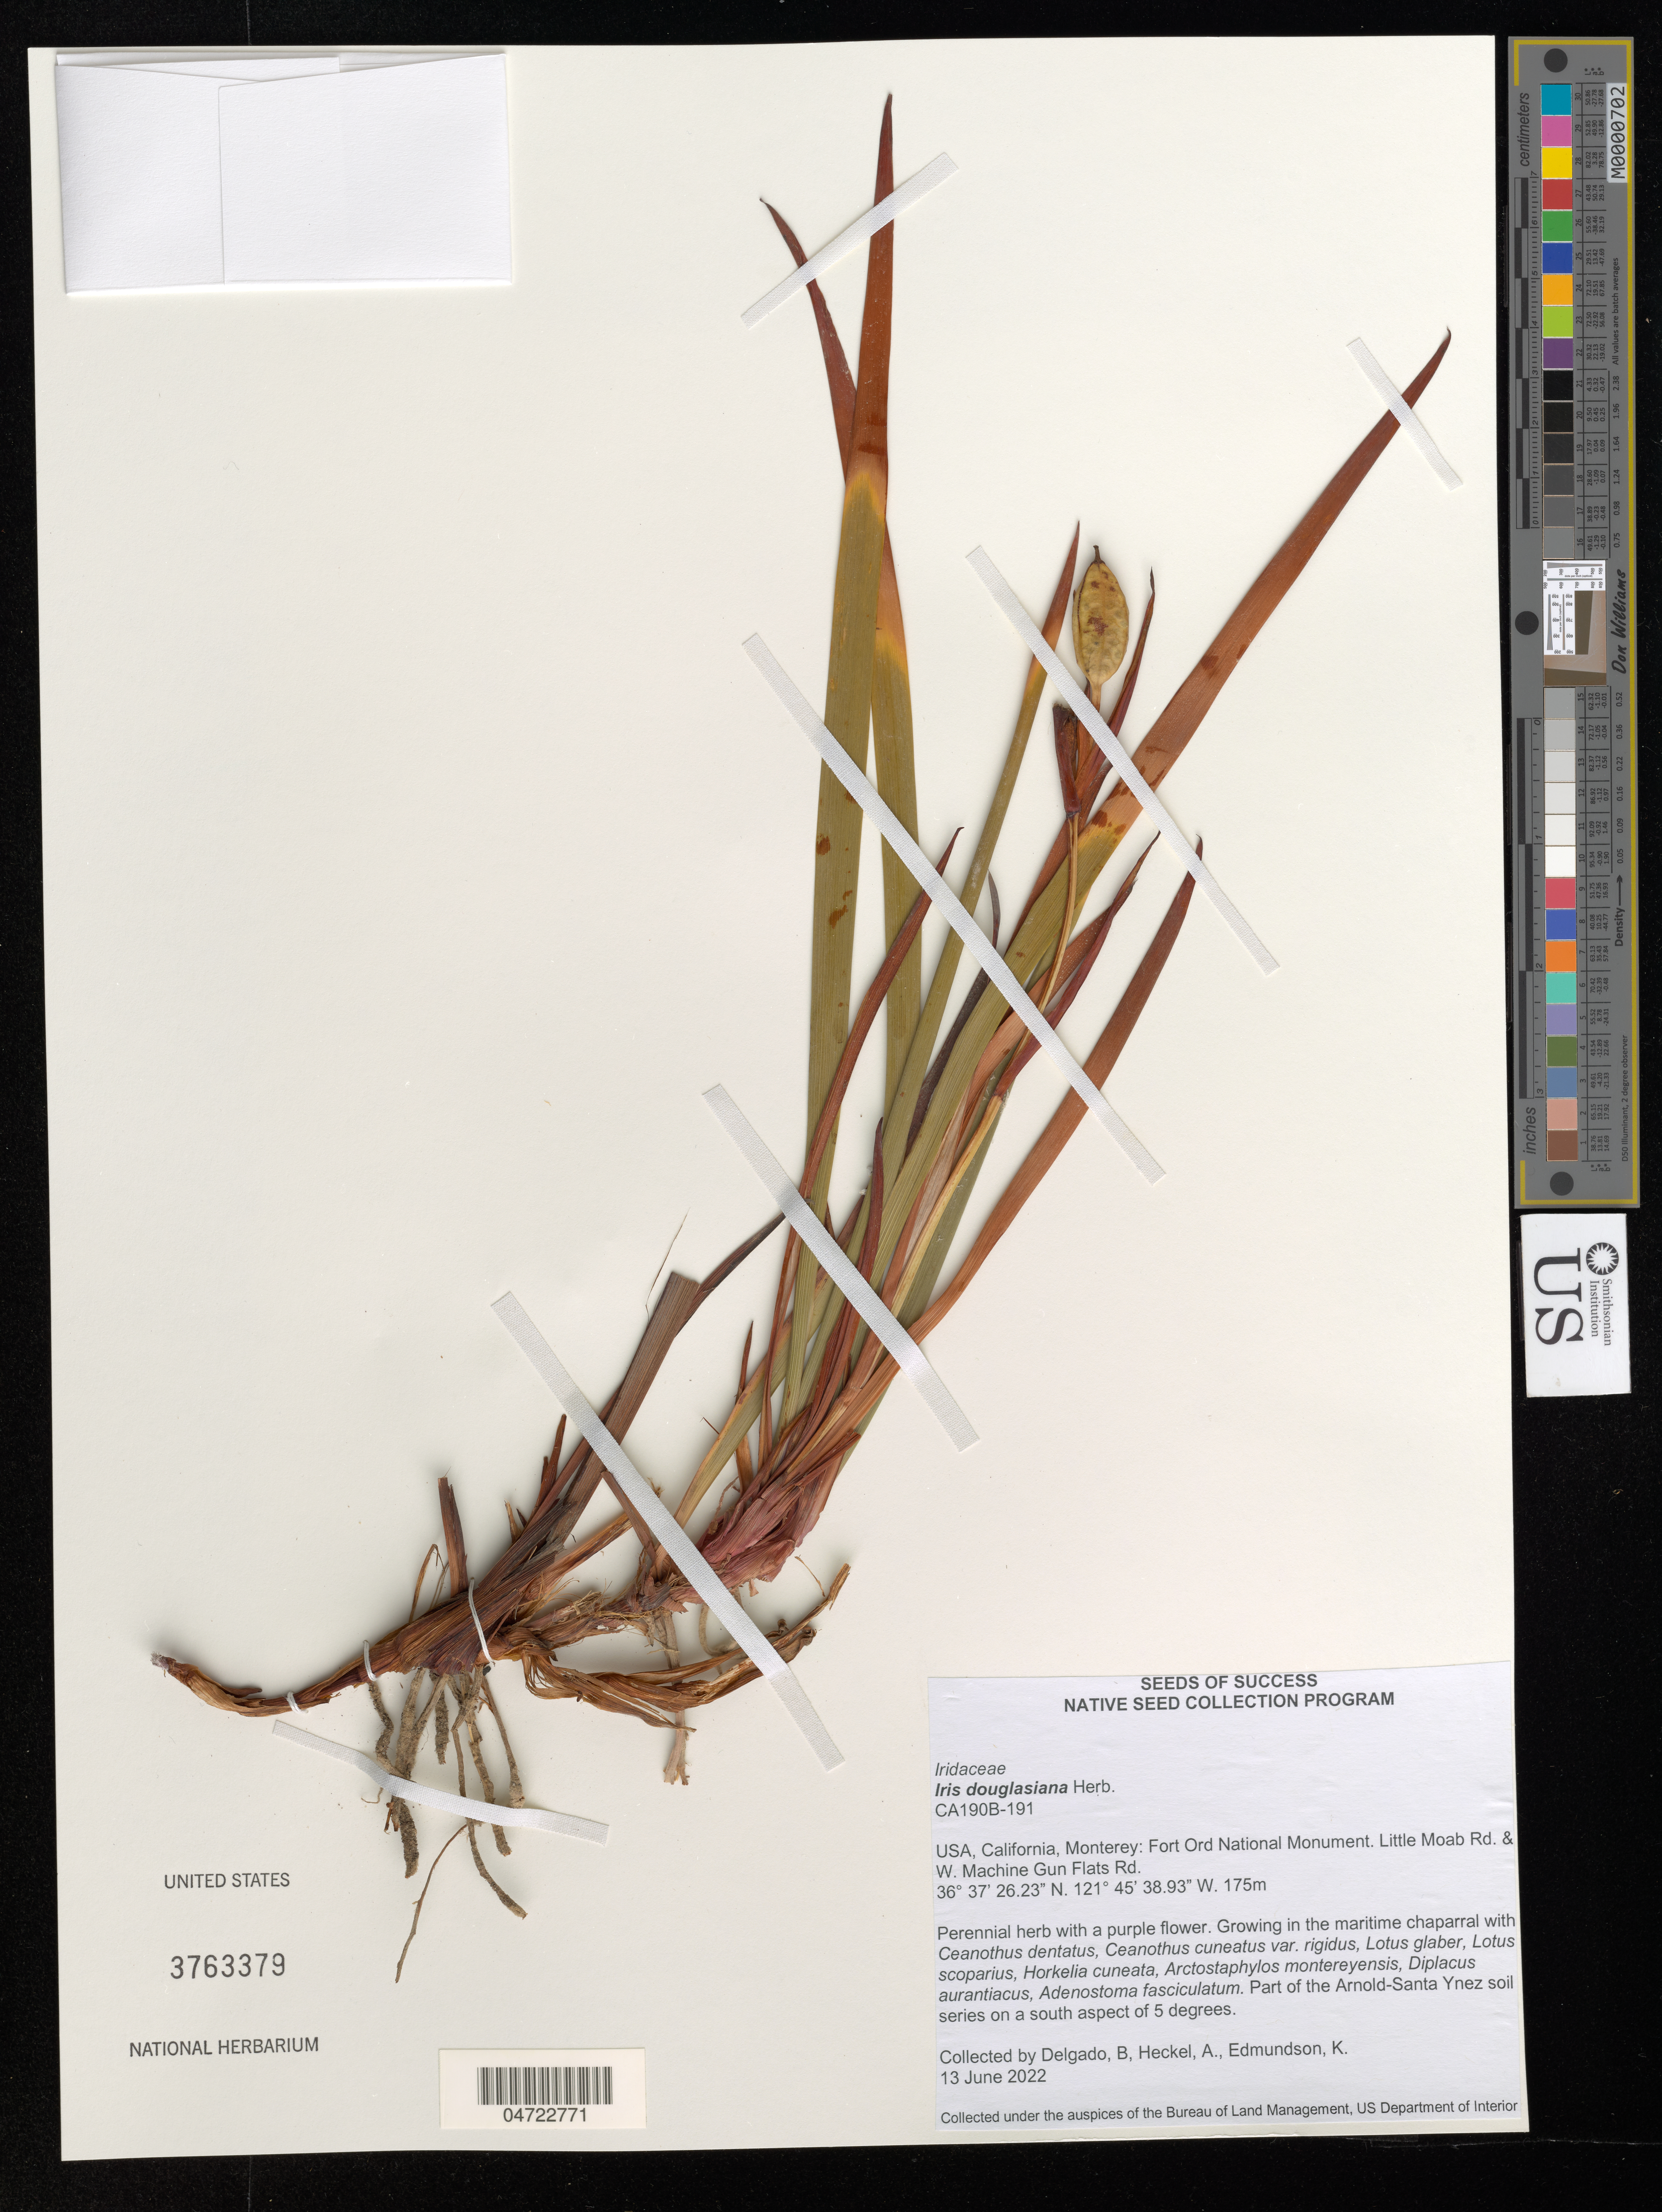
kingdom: Plantae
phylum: Tracheophyta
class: Liliopsida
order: Asparagales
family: Iridaceae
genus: Iris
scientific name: Iris douglasiana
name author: Herb.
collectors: B. Delgado, A. Heckel & K. Edmundson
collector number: CA190B-191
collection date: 2022-06-13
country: United States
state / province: California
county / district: Monterey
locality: Monterey: Fort Ord National Monument. Little Moab Rd. & W. Machine Gun Flats Rd.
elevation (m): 175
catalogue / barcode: US 3763379